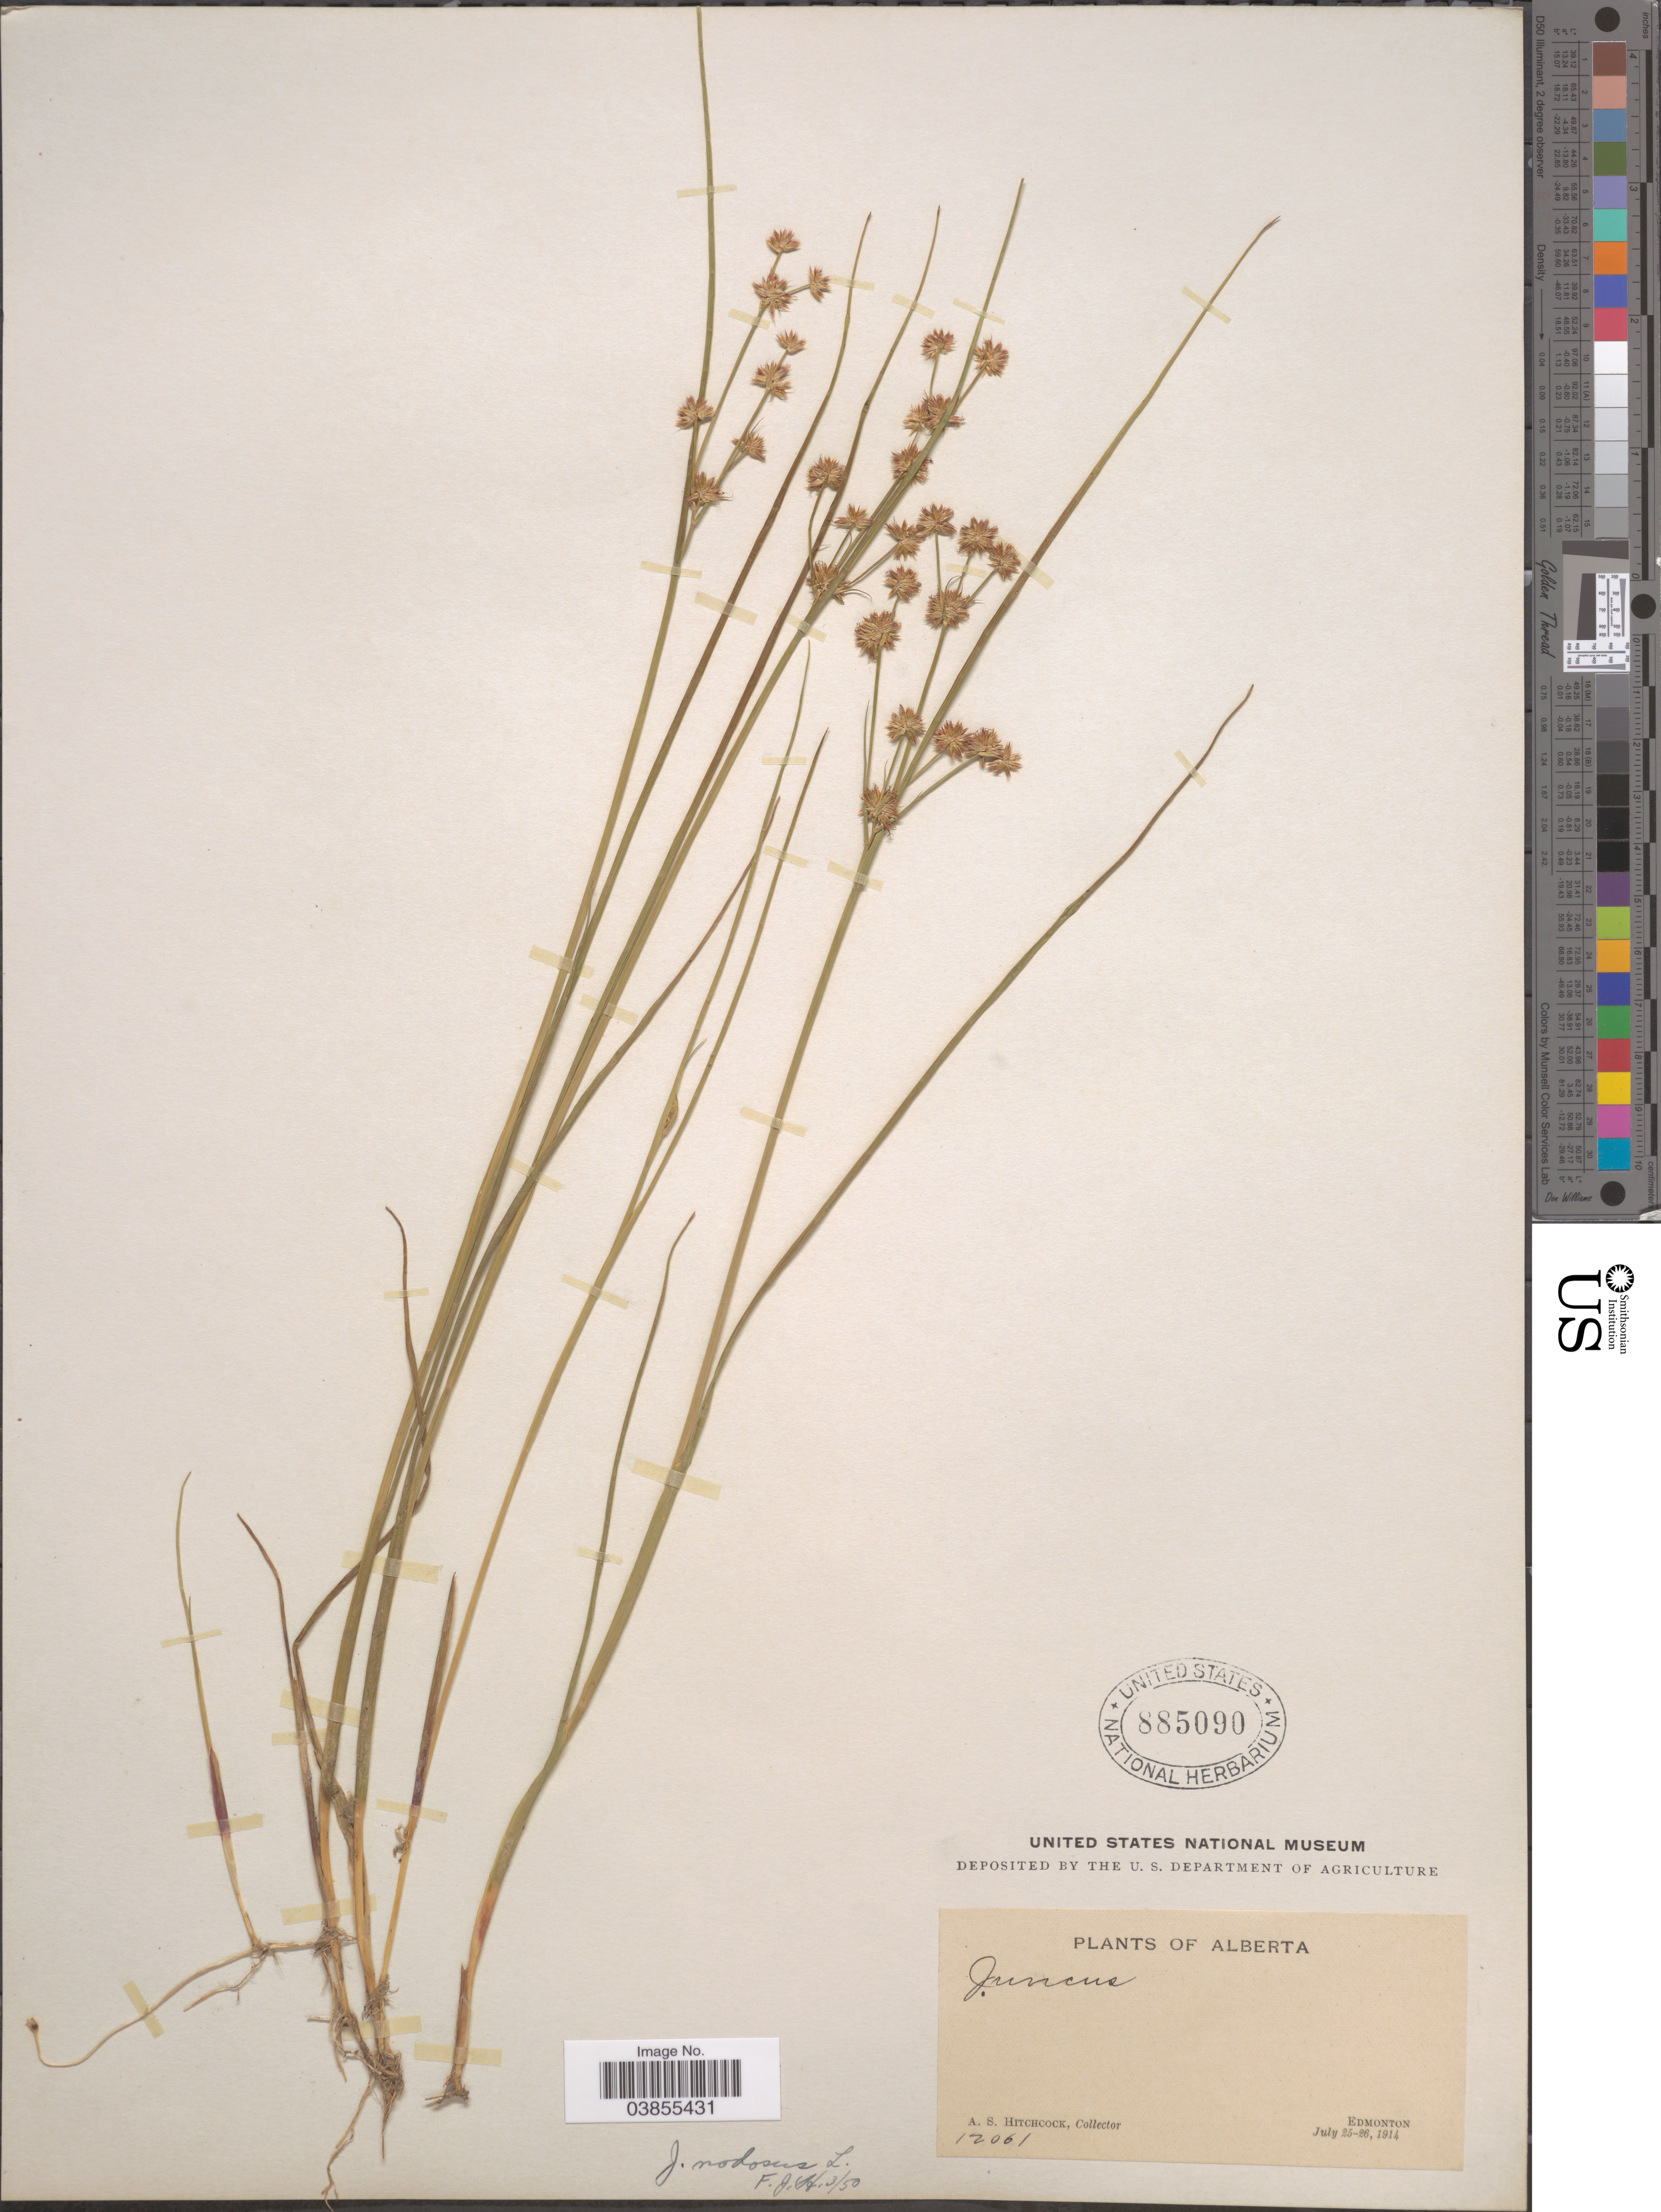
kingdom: Plantae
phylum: Tracheophyta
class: Liliopsida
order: Poales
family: Juncaceae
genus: Juncus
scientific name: Juncus nodosus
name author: L.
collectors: A. S. Hitchcock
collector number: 12061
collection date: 1914-07-25/1914-07-26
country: Canada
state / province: Alberta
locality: Edmonton.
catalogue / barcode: US 885090